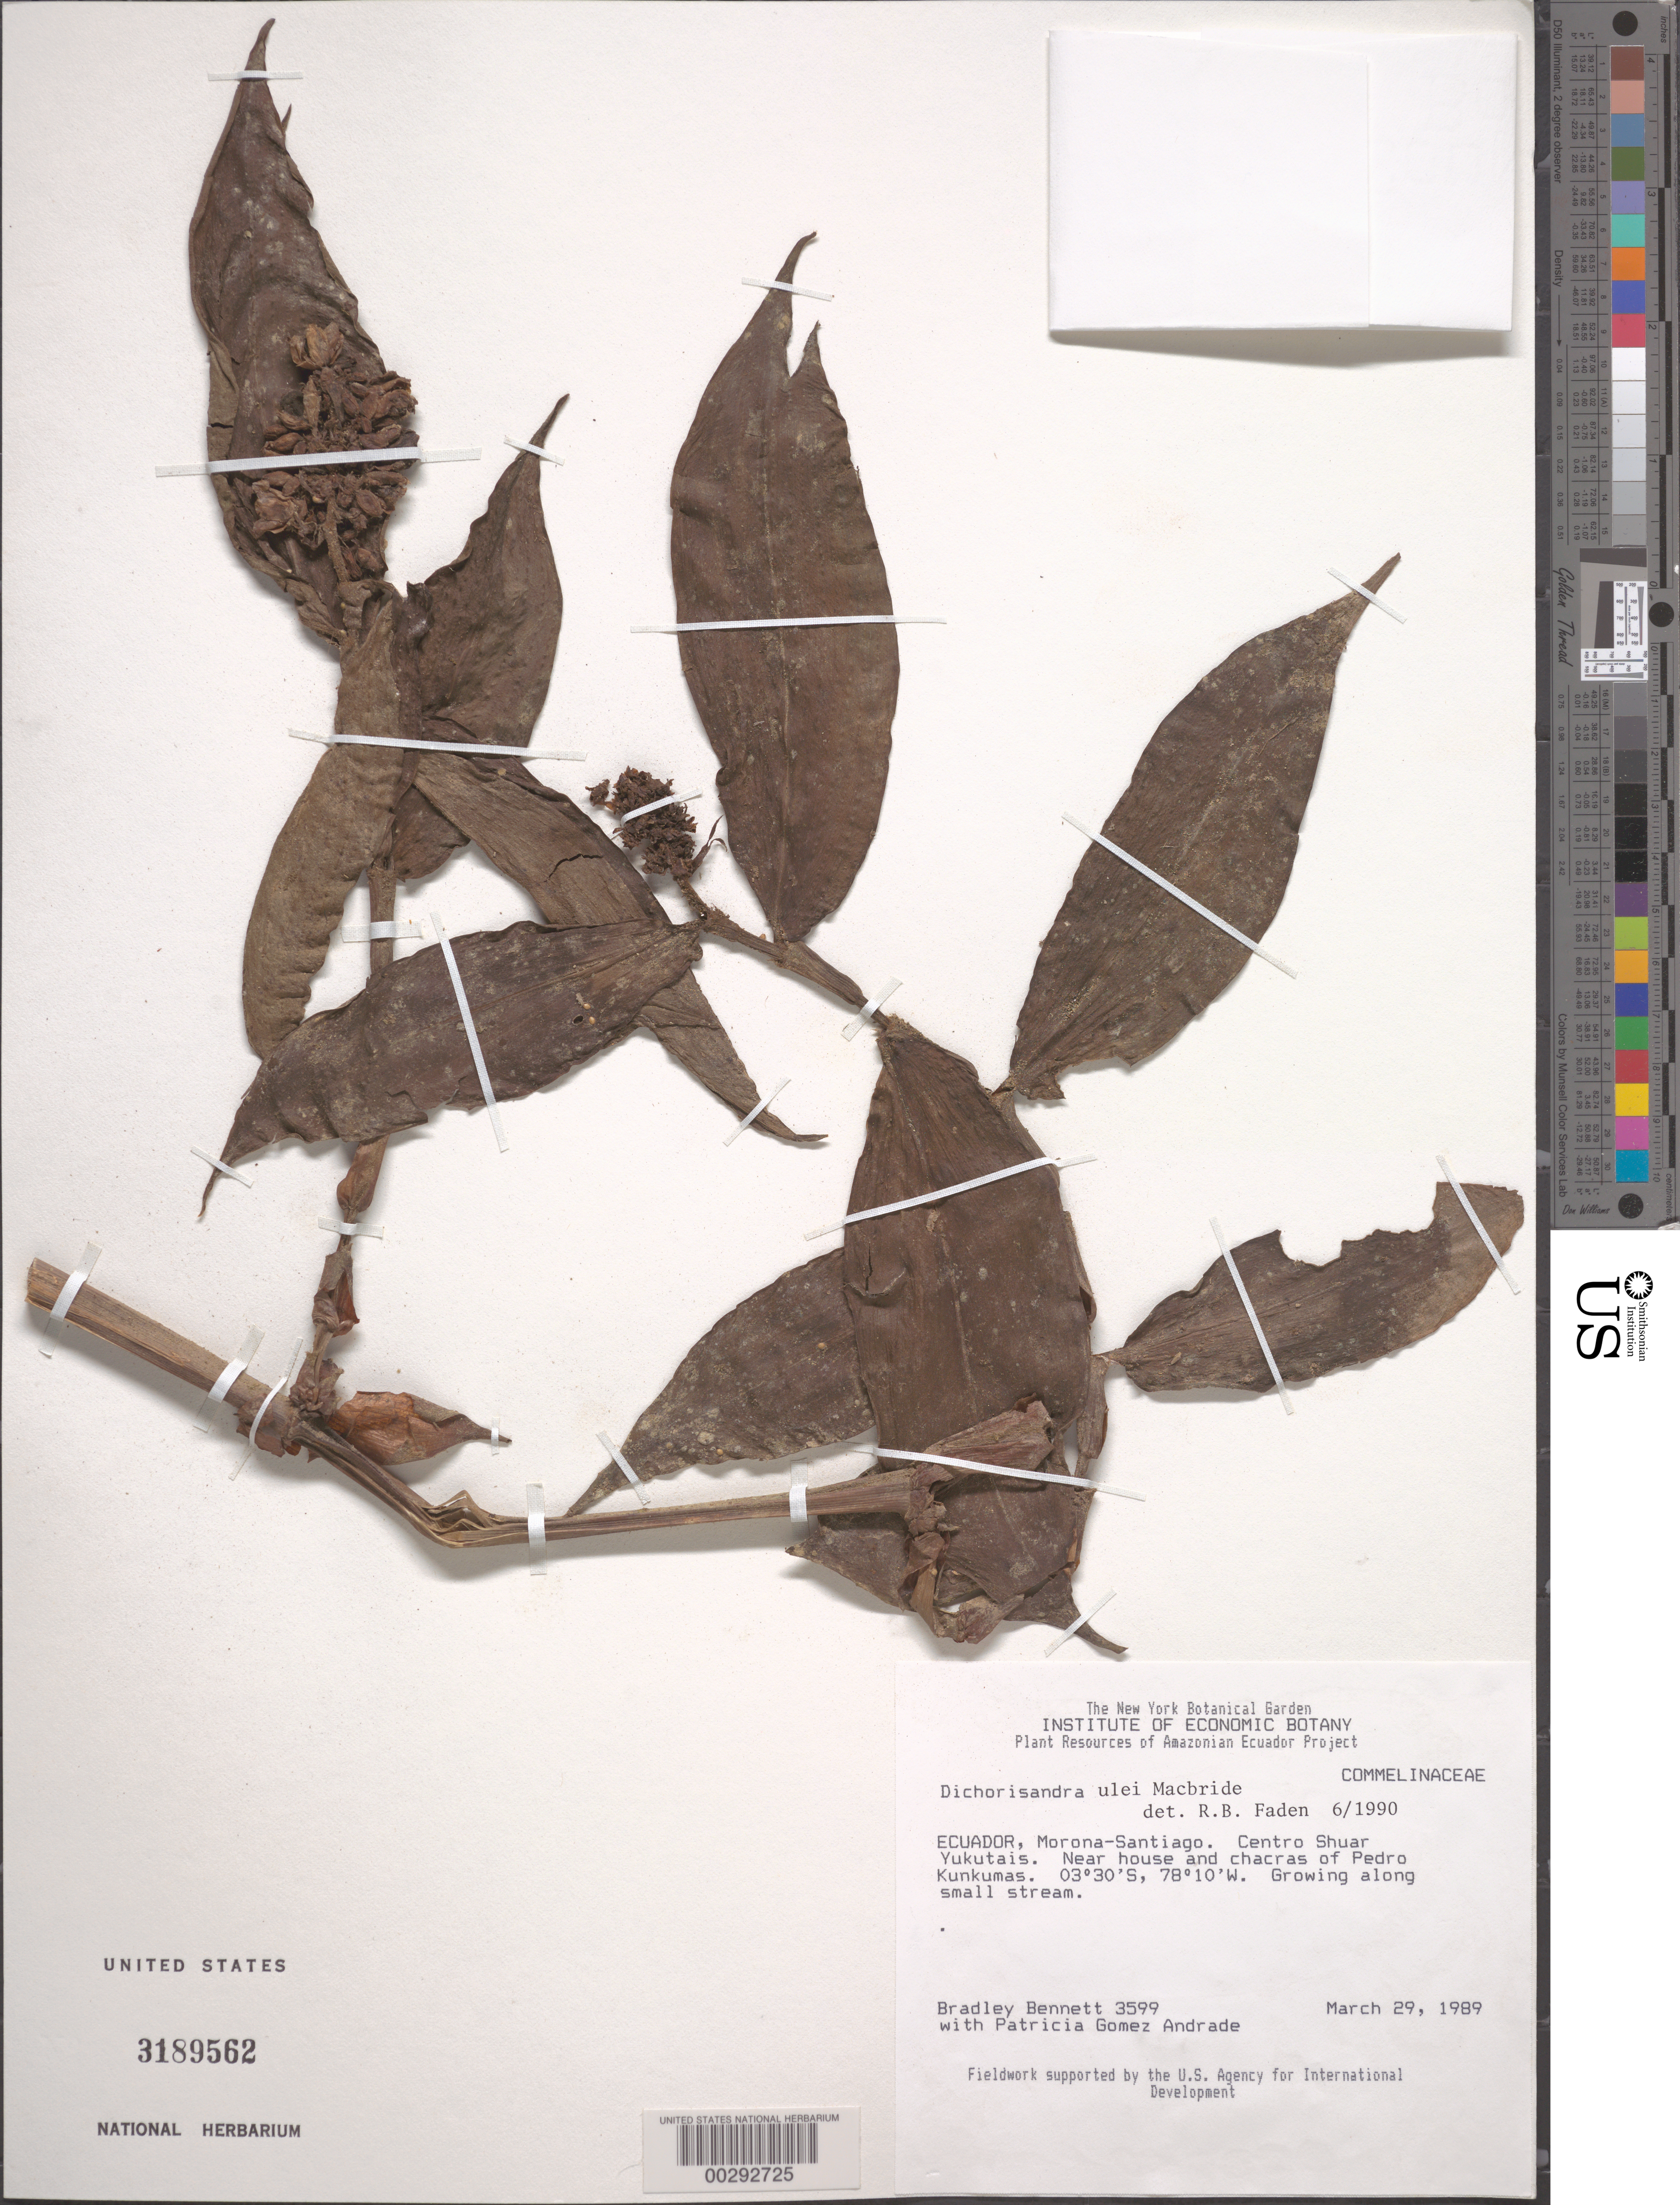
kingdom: Plantae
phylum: Tracheophyta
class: Liliopsida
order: Commelinales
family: Commelinaceae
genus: Dichorisandra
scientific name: Dichorisandra ulei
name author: J.F. Macbr.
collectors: B. Bennett & P. Andrade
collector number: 35991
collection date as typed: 29 Mar 1989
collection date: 1989-03-29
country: Ecuador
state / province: Morona-Santiago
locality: Shuar yukutais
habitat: Along small stream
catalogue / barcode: US 3189562